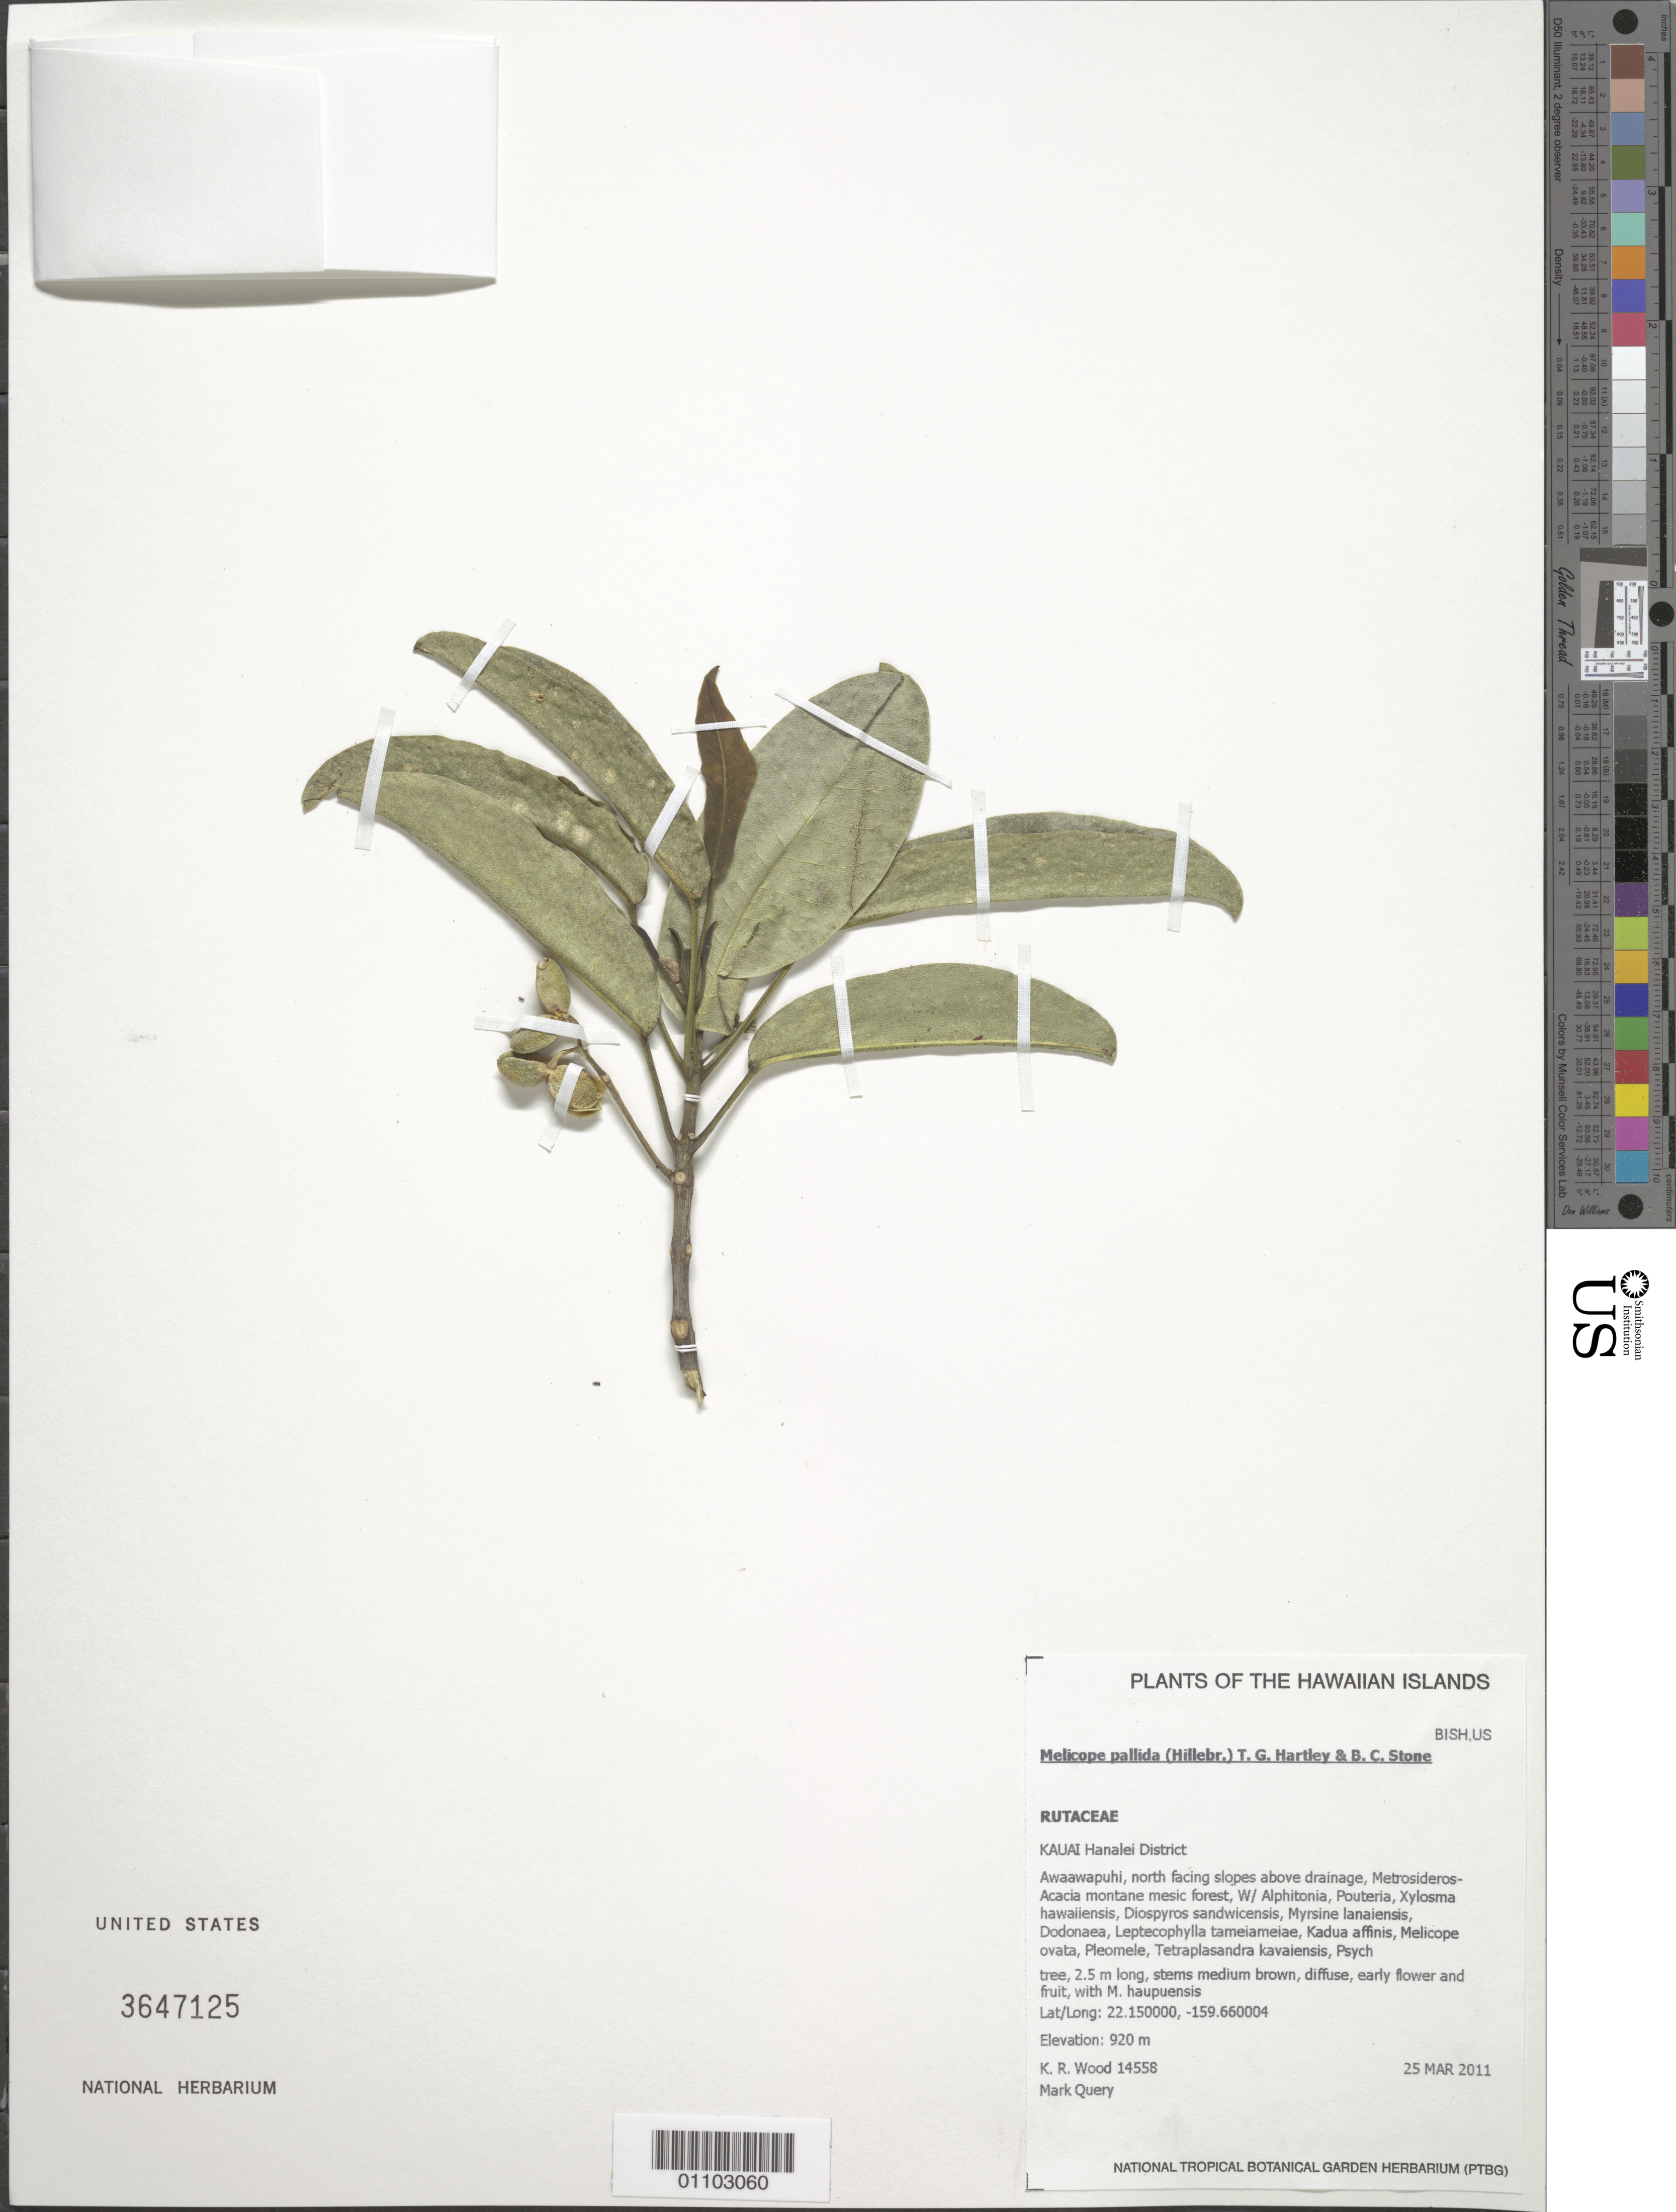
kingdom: Plantae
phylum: Tracheophyta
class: Magnoliopsida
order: Sapindales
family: Rutaceae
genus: Melicope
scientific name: Melicope pallida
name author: (Hillebr.) T.G. Hartley & B.C. Stone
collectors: K. R. Wood & M. Query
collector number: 14558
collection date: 2011-03-25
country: United States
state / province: Hawaii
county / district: Kauai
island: Kaua'i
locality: Awaawapuhi, north facing slopes above drainage.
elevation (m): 920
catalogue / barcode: US 3647125